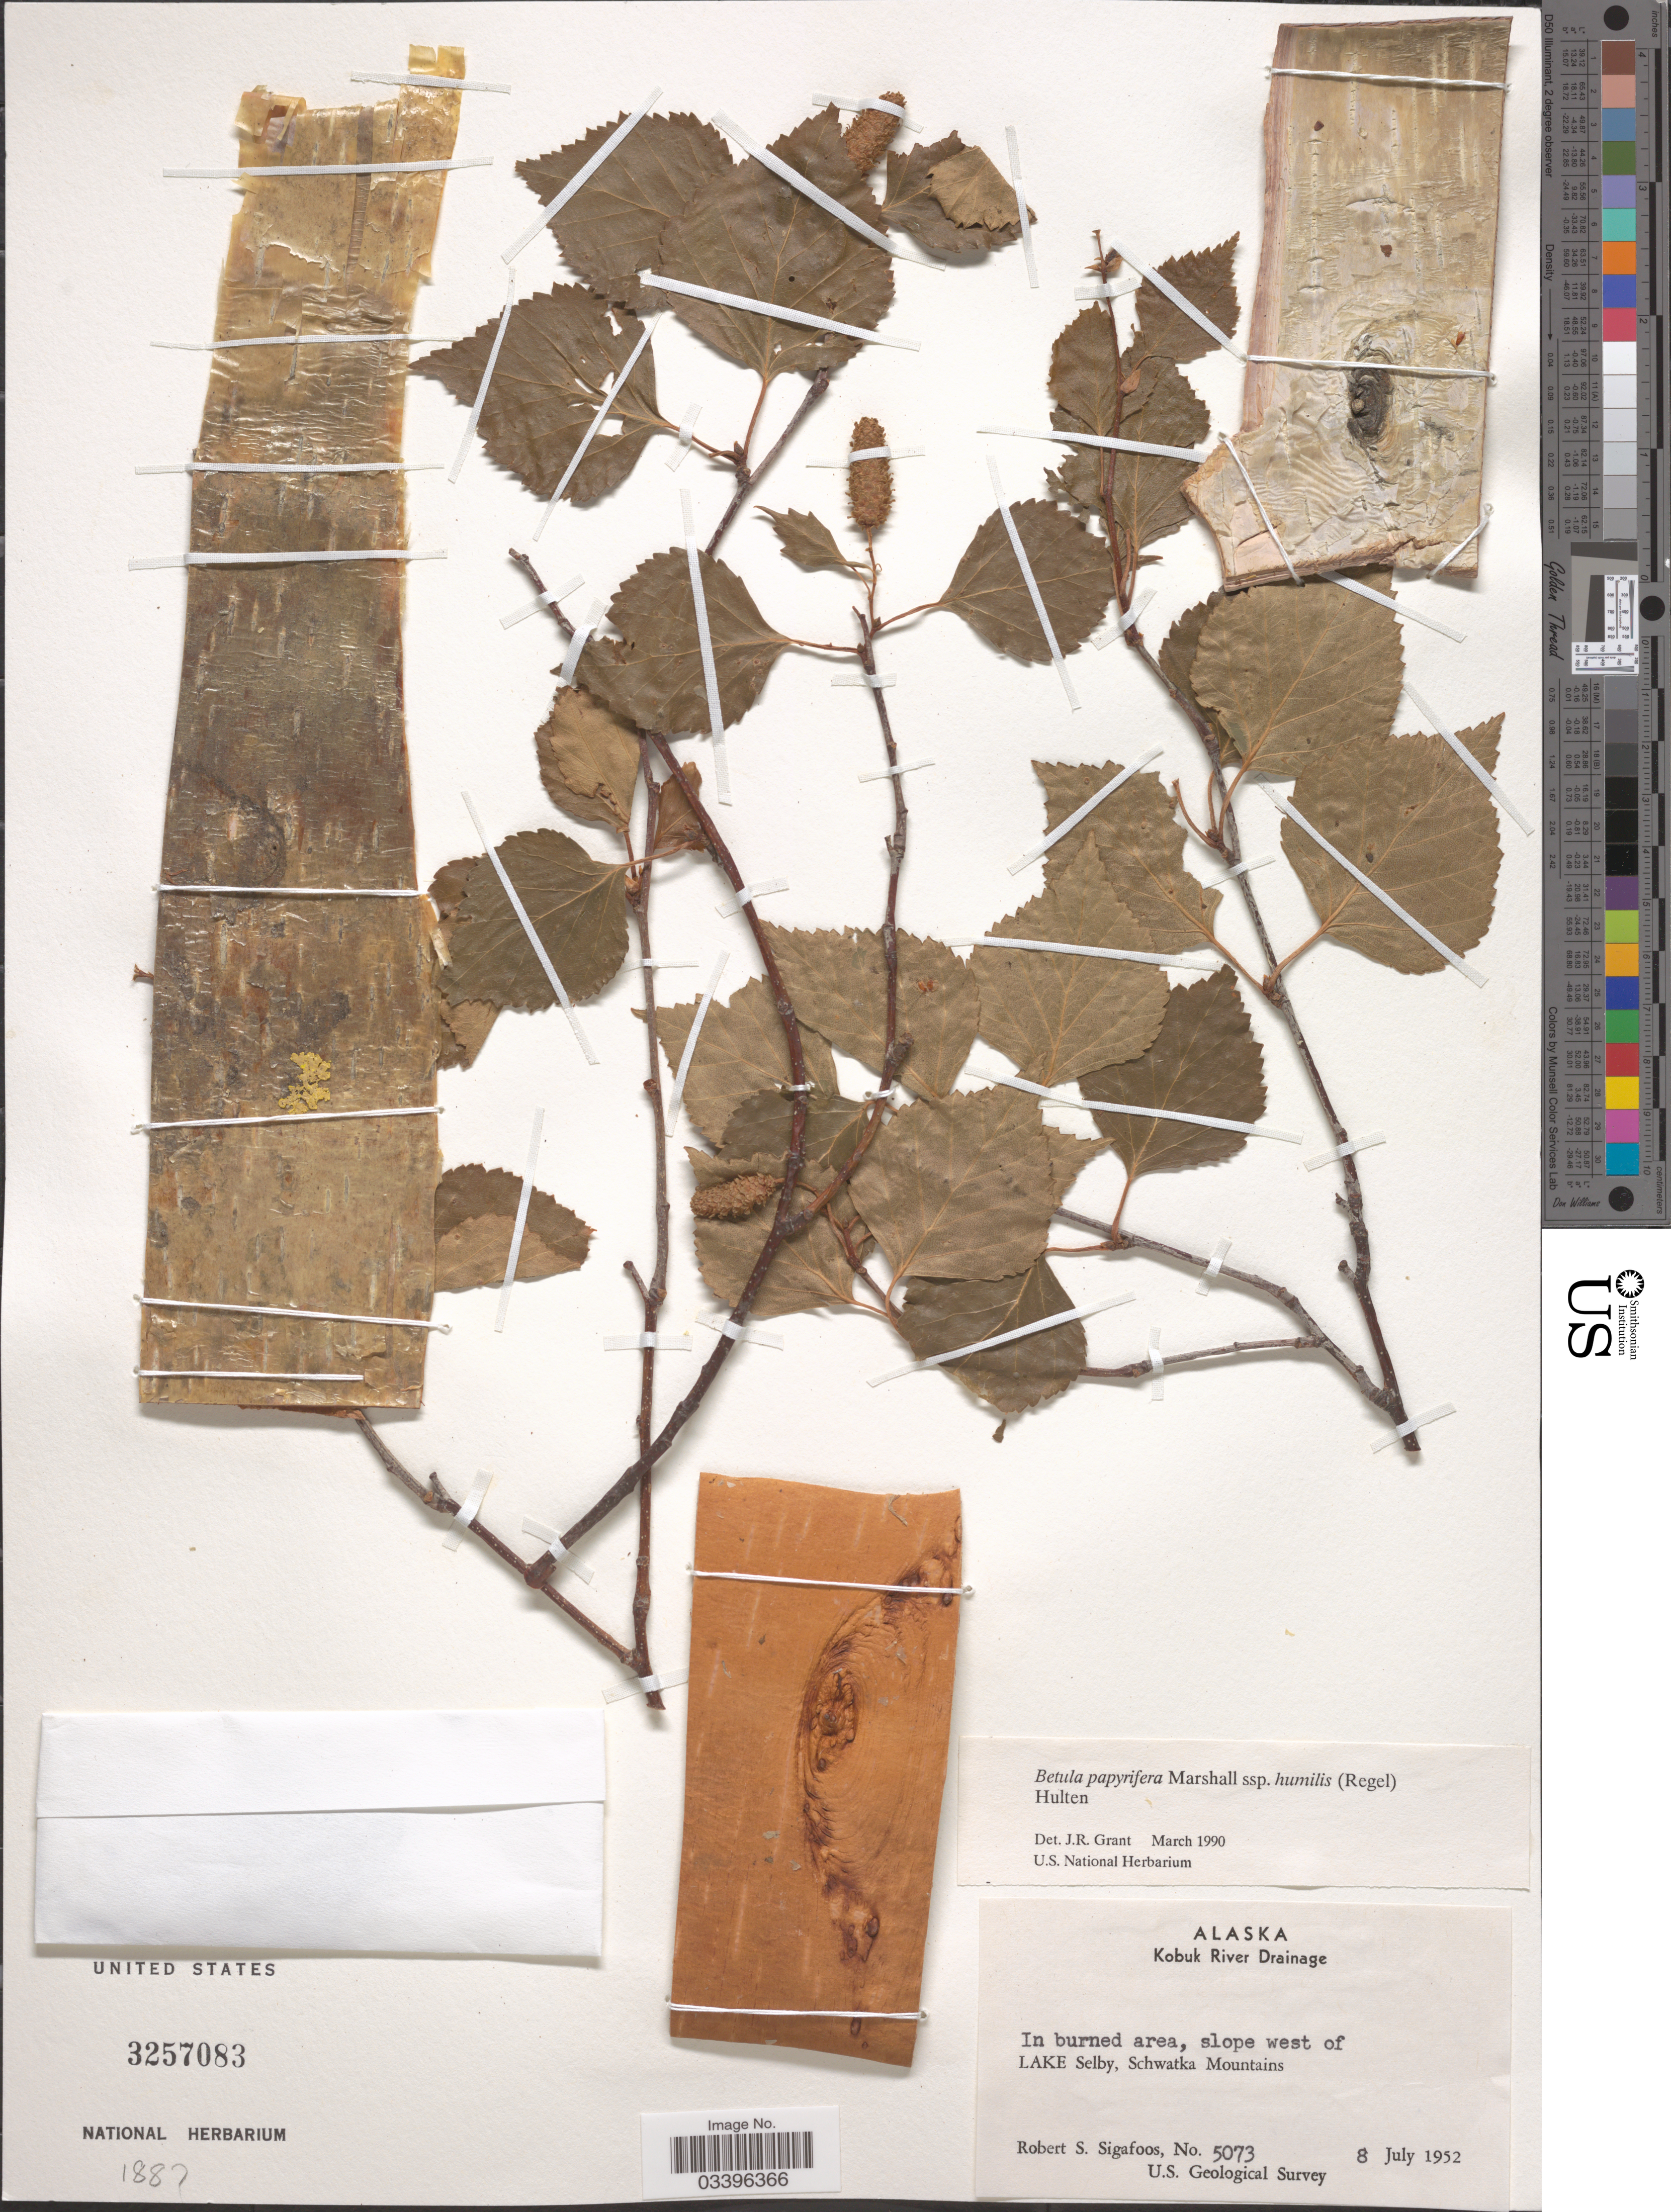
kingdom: Plantae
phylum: Tracheophyta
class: Magnoliopsida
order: Fagales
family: Betulaceae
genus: Betula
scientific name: Betula papyrifera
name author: Marshall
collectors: R. Sigafoos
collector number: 5073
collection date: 1952-07-08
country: United States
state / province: Alaska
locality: Kobuk River Drainage. Slope west of Lake Selby, Schwatka Mountains.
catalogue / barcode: US 3257083